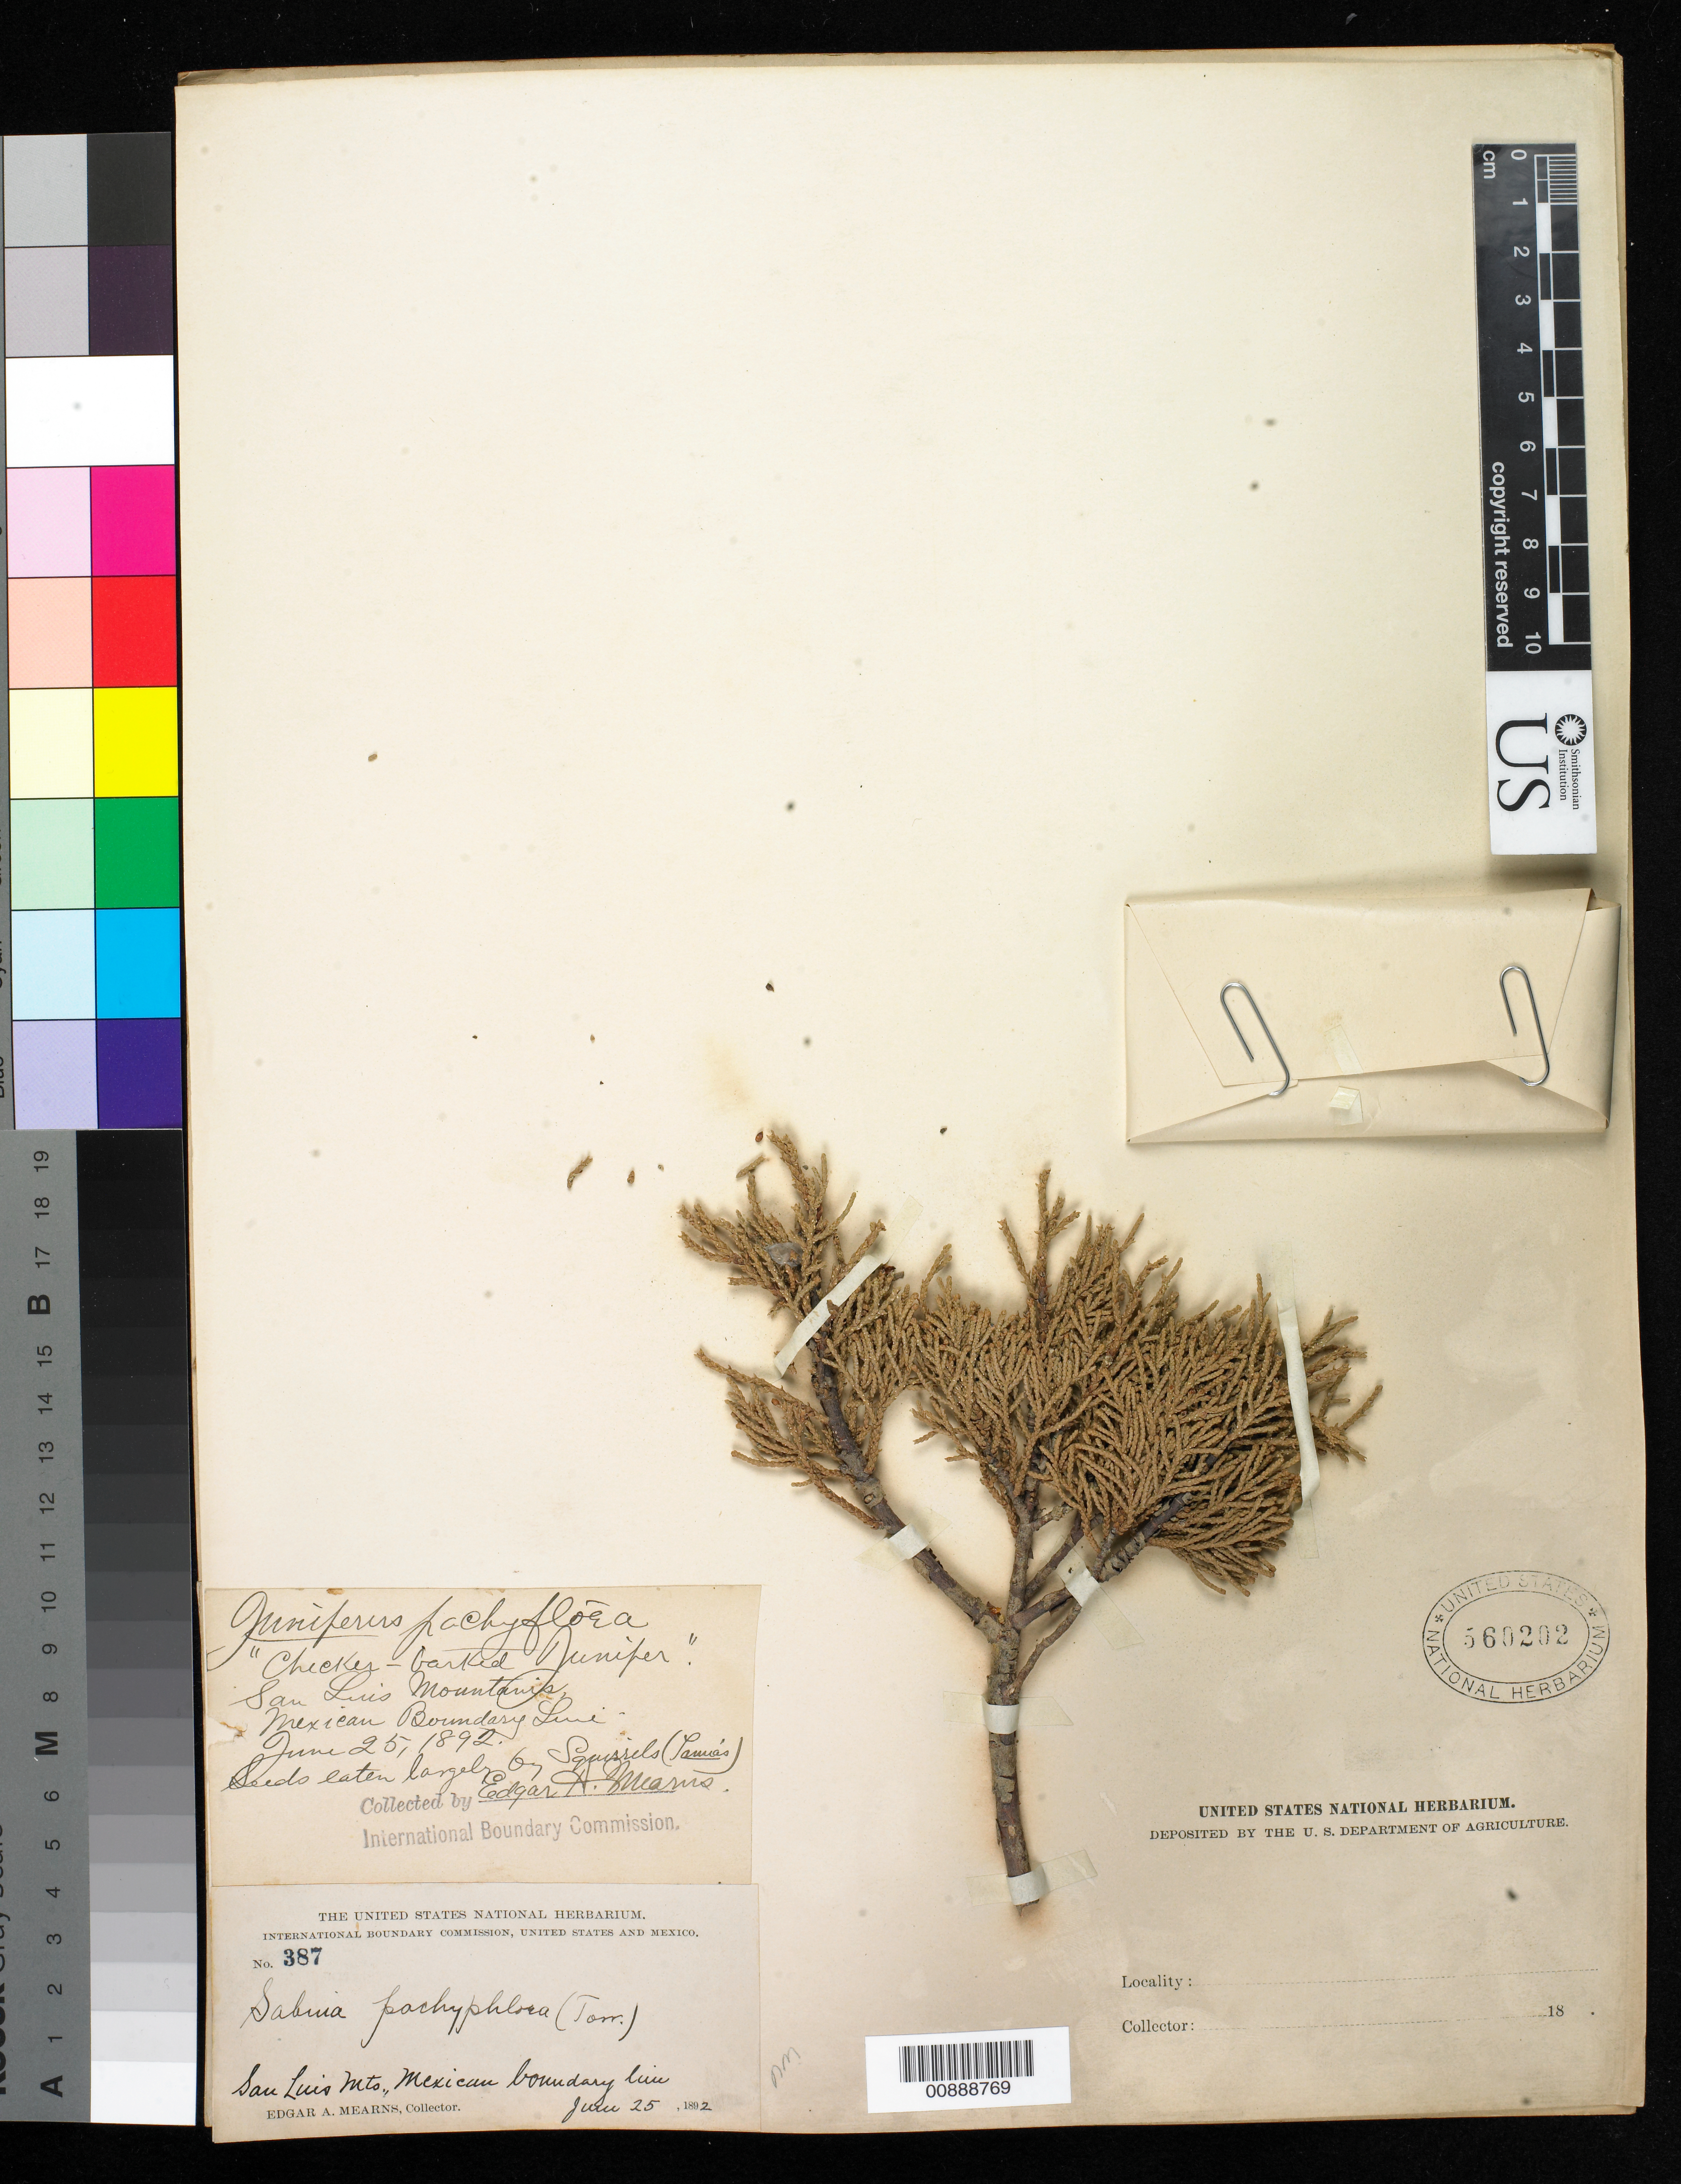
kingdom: Plantae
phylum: Tracheophyta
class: Pinopsida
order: Pinales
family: Cupressaceae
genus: Juniperus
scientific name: Juniperus deppeana var. pachyphlaea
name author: (Torr.) Martínez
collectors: E. A. Mearns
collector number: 387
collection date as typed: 25 Jun 1892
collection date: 1892-06-25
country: United States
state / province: New Mexico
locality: San Luis Mts., Mexican Boundary Line.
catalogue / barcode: US 560202